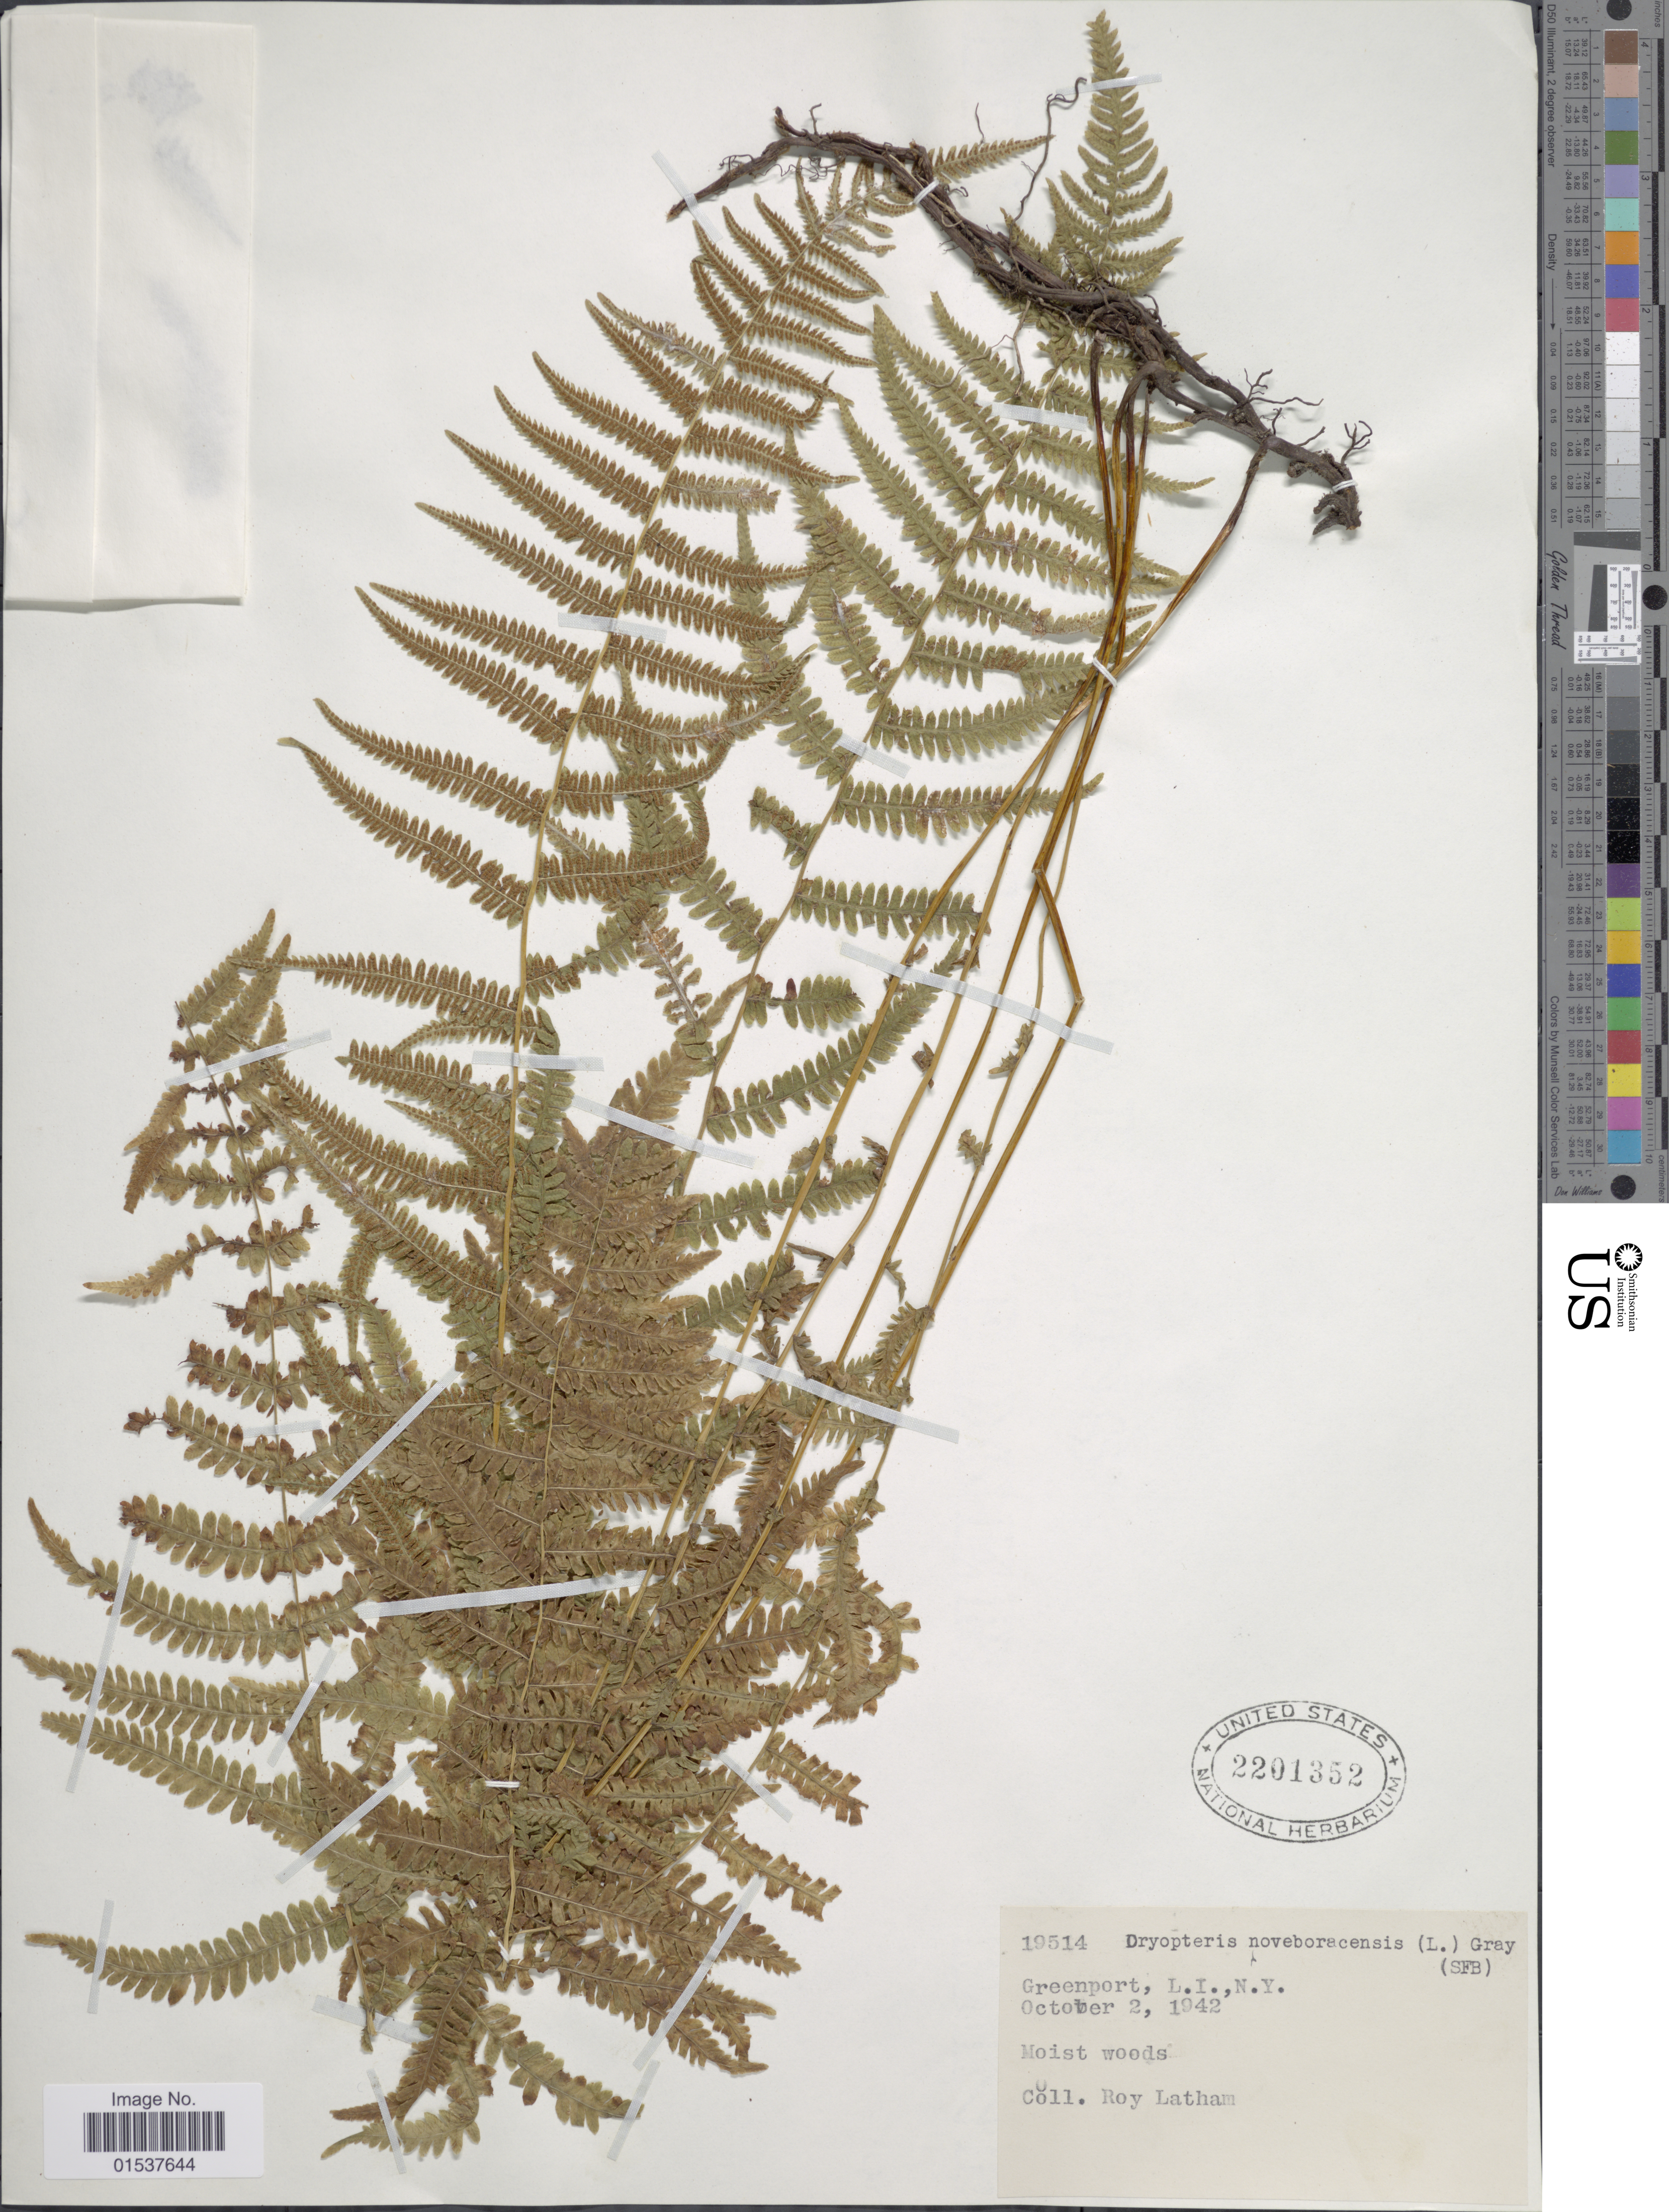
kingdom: Plantae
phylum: Tracheophyta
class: Polypodiopsida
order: Polypodiales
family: Thelypteridaceae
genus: Parathelypteris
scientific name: Parathelypteris noveboracensis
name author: (L.) Ching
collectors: R. Latham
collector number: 19514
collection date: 1942-10-02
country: United States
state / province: New York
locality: Greenport, L. I., N. Y.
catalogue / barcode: US 2201352